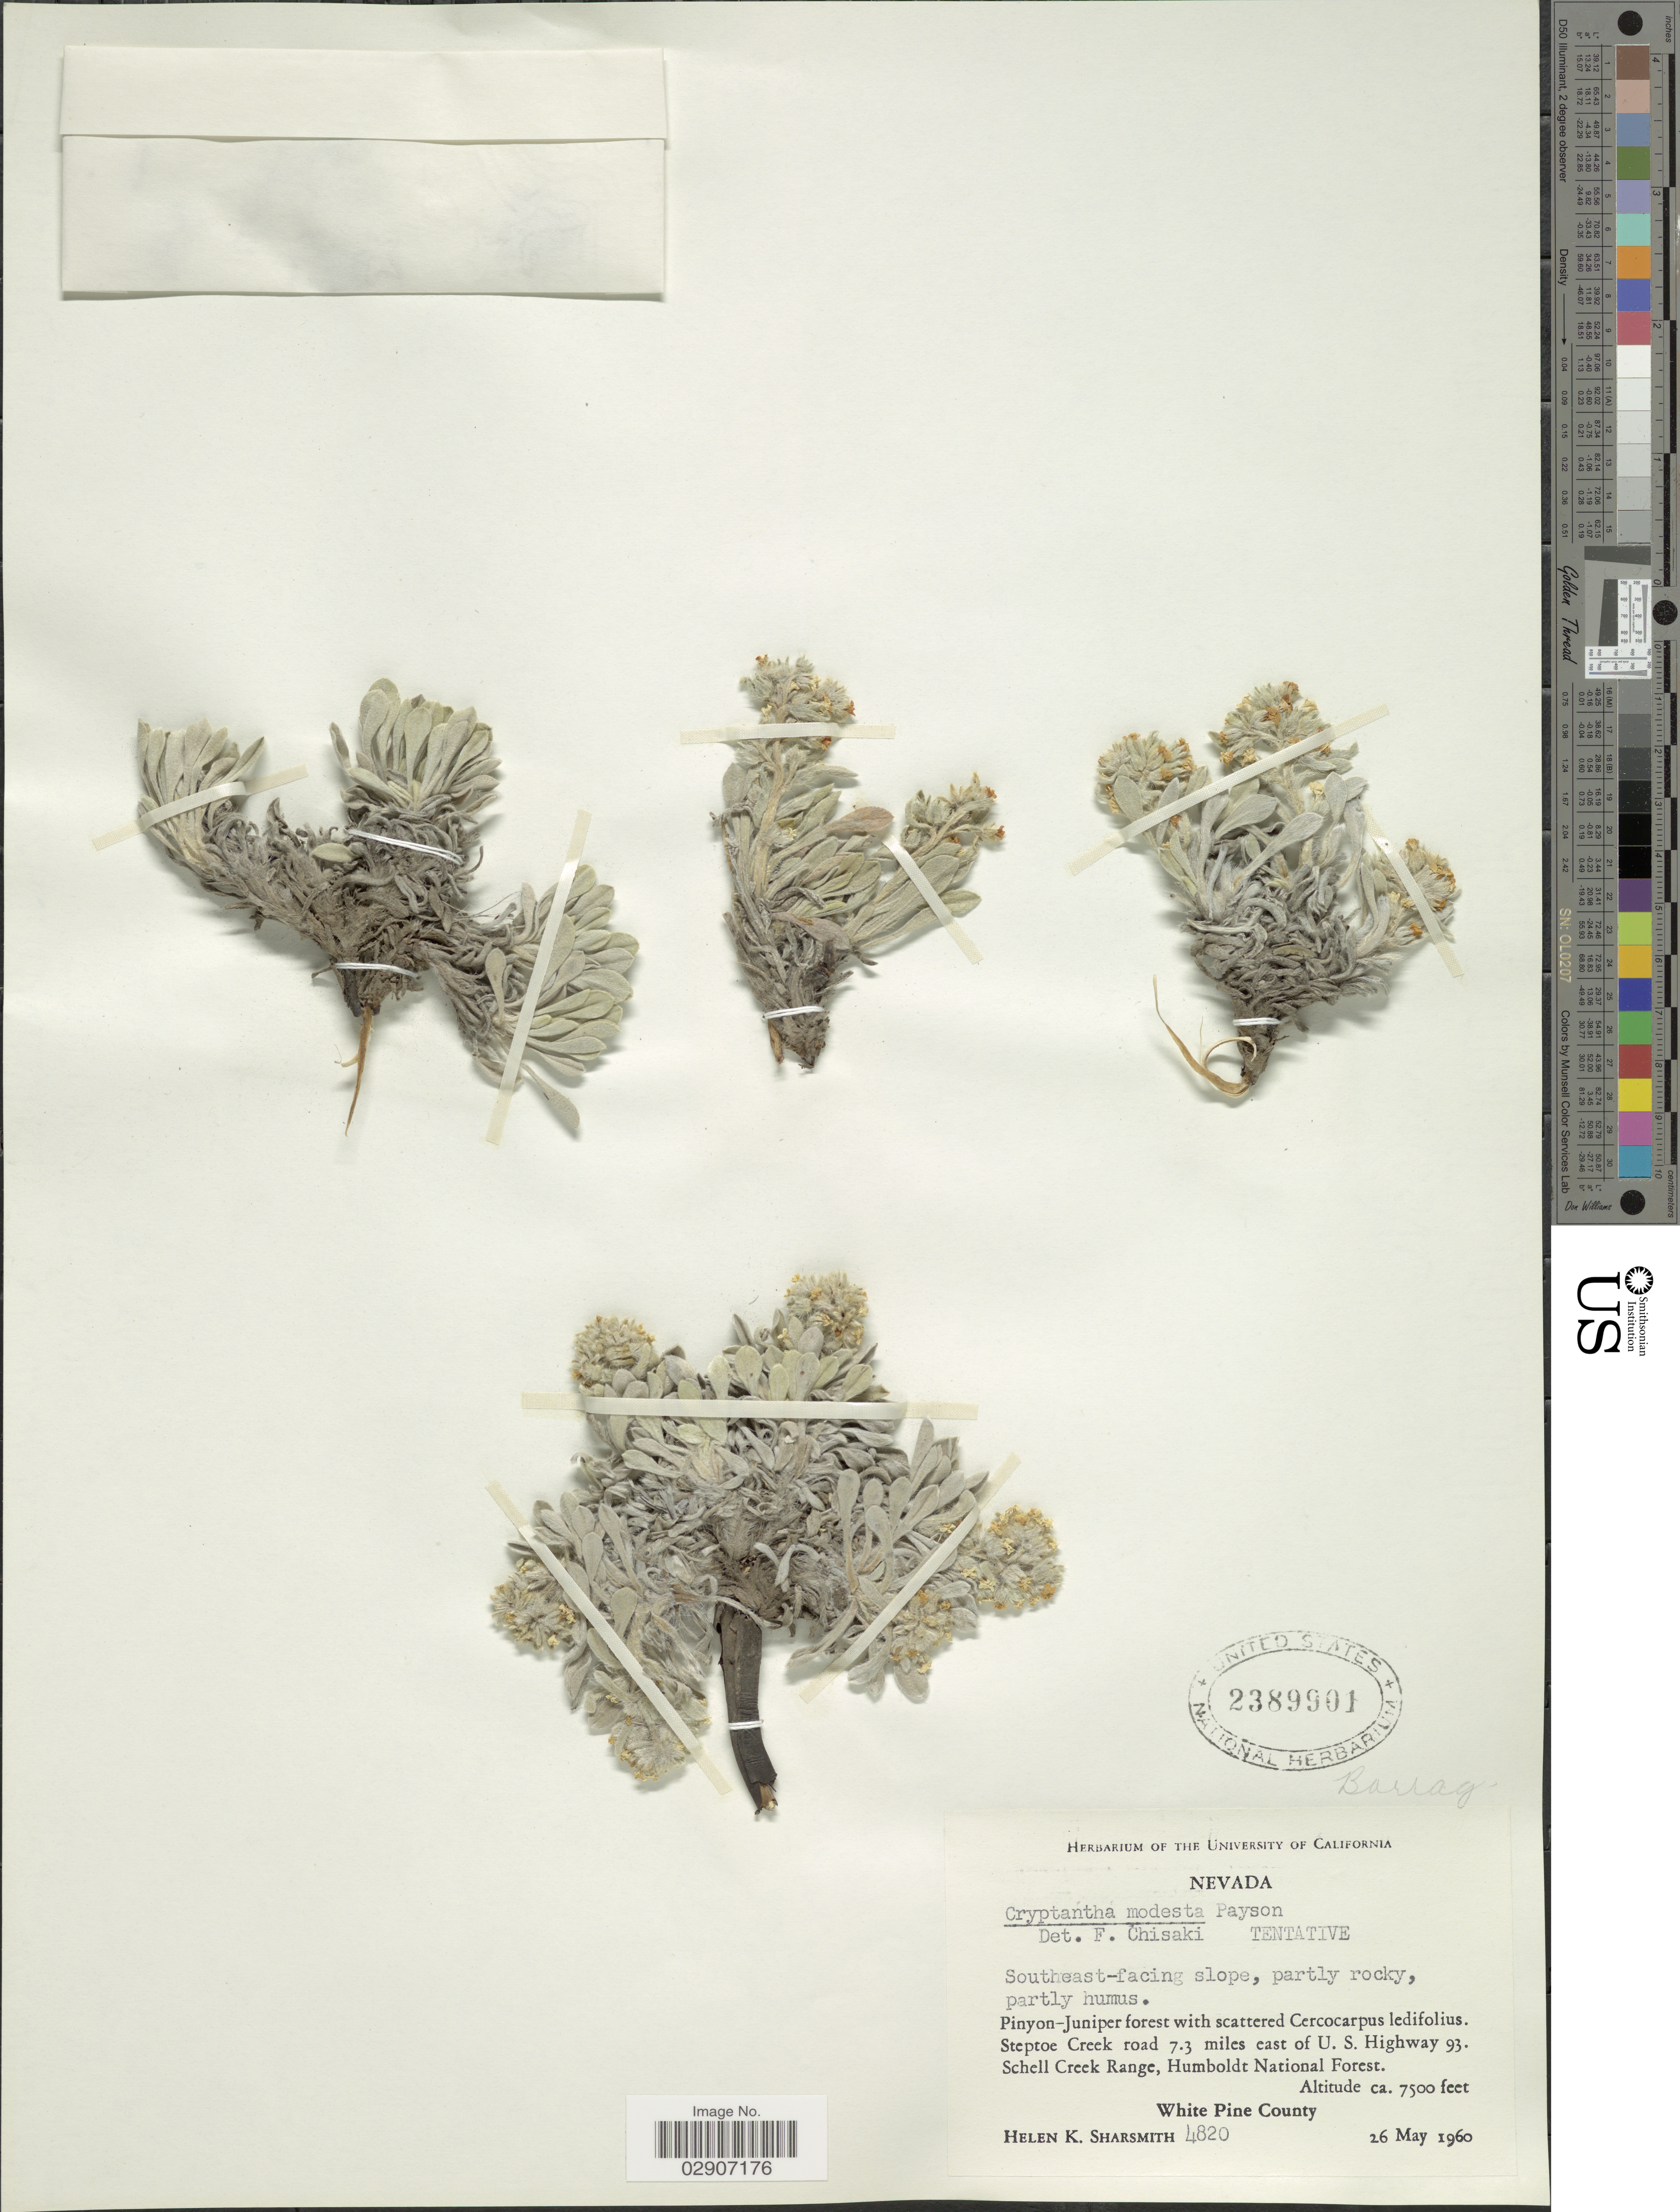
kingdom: Plantae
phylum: Tracheophyta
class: Magnoliopsida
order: Boraginales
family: Boraginaceae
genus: Cryptantha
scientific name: Cryptantha diplotricha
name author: (Phil.) Reiche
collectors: H. Sharsmith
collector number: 4820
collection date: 1960-05-26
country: United States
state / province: Nevada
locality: Steptoe Creek road 7.3 miles east of U.S. Highway 93. Schell Creek Range, Humboldt National Forest, White Pine County.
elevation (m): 2286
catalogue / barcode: US 2389901